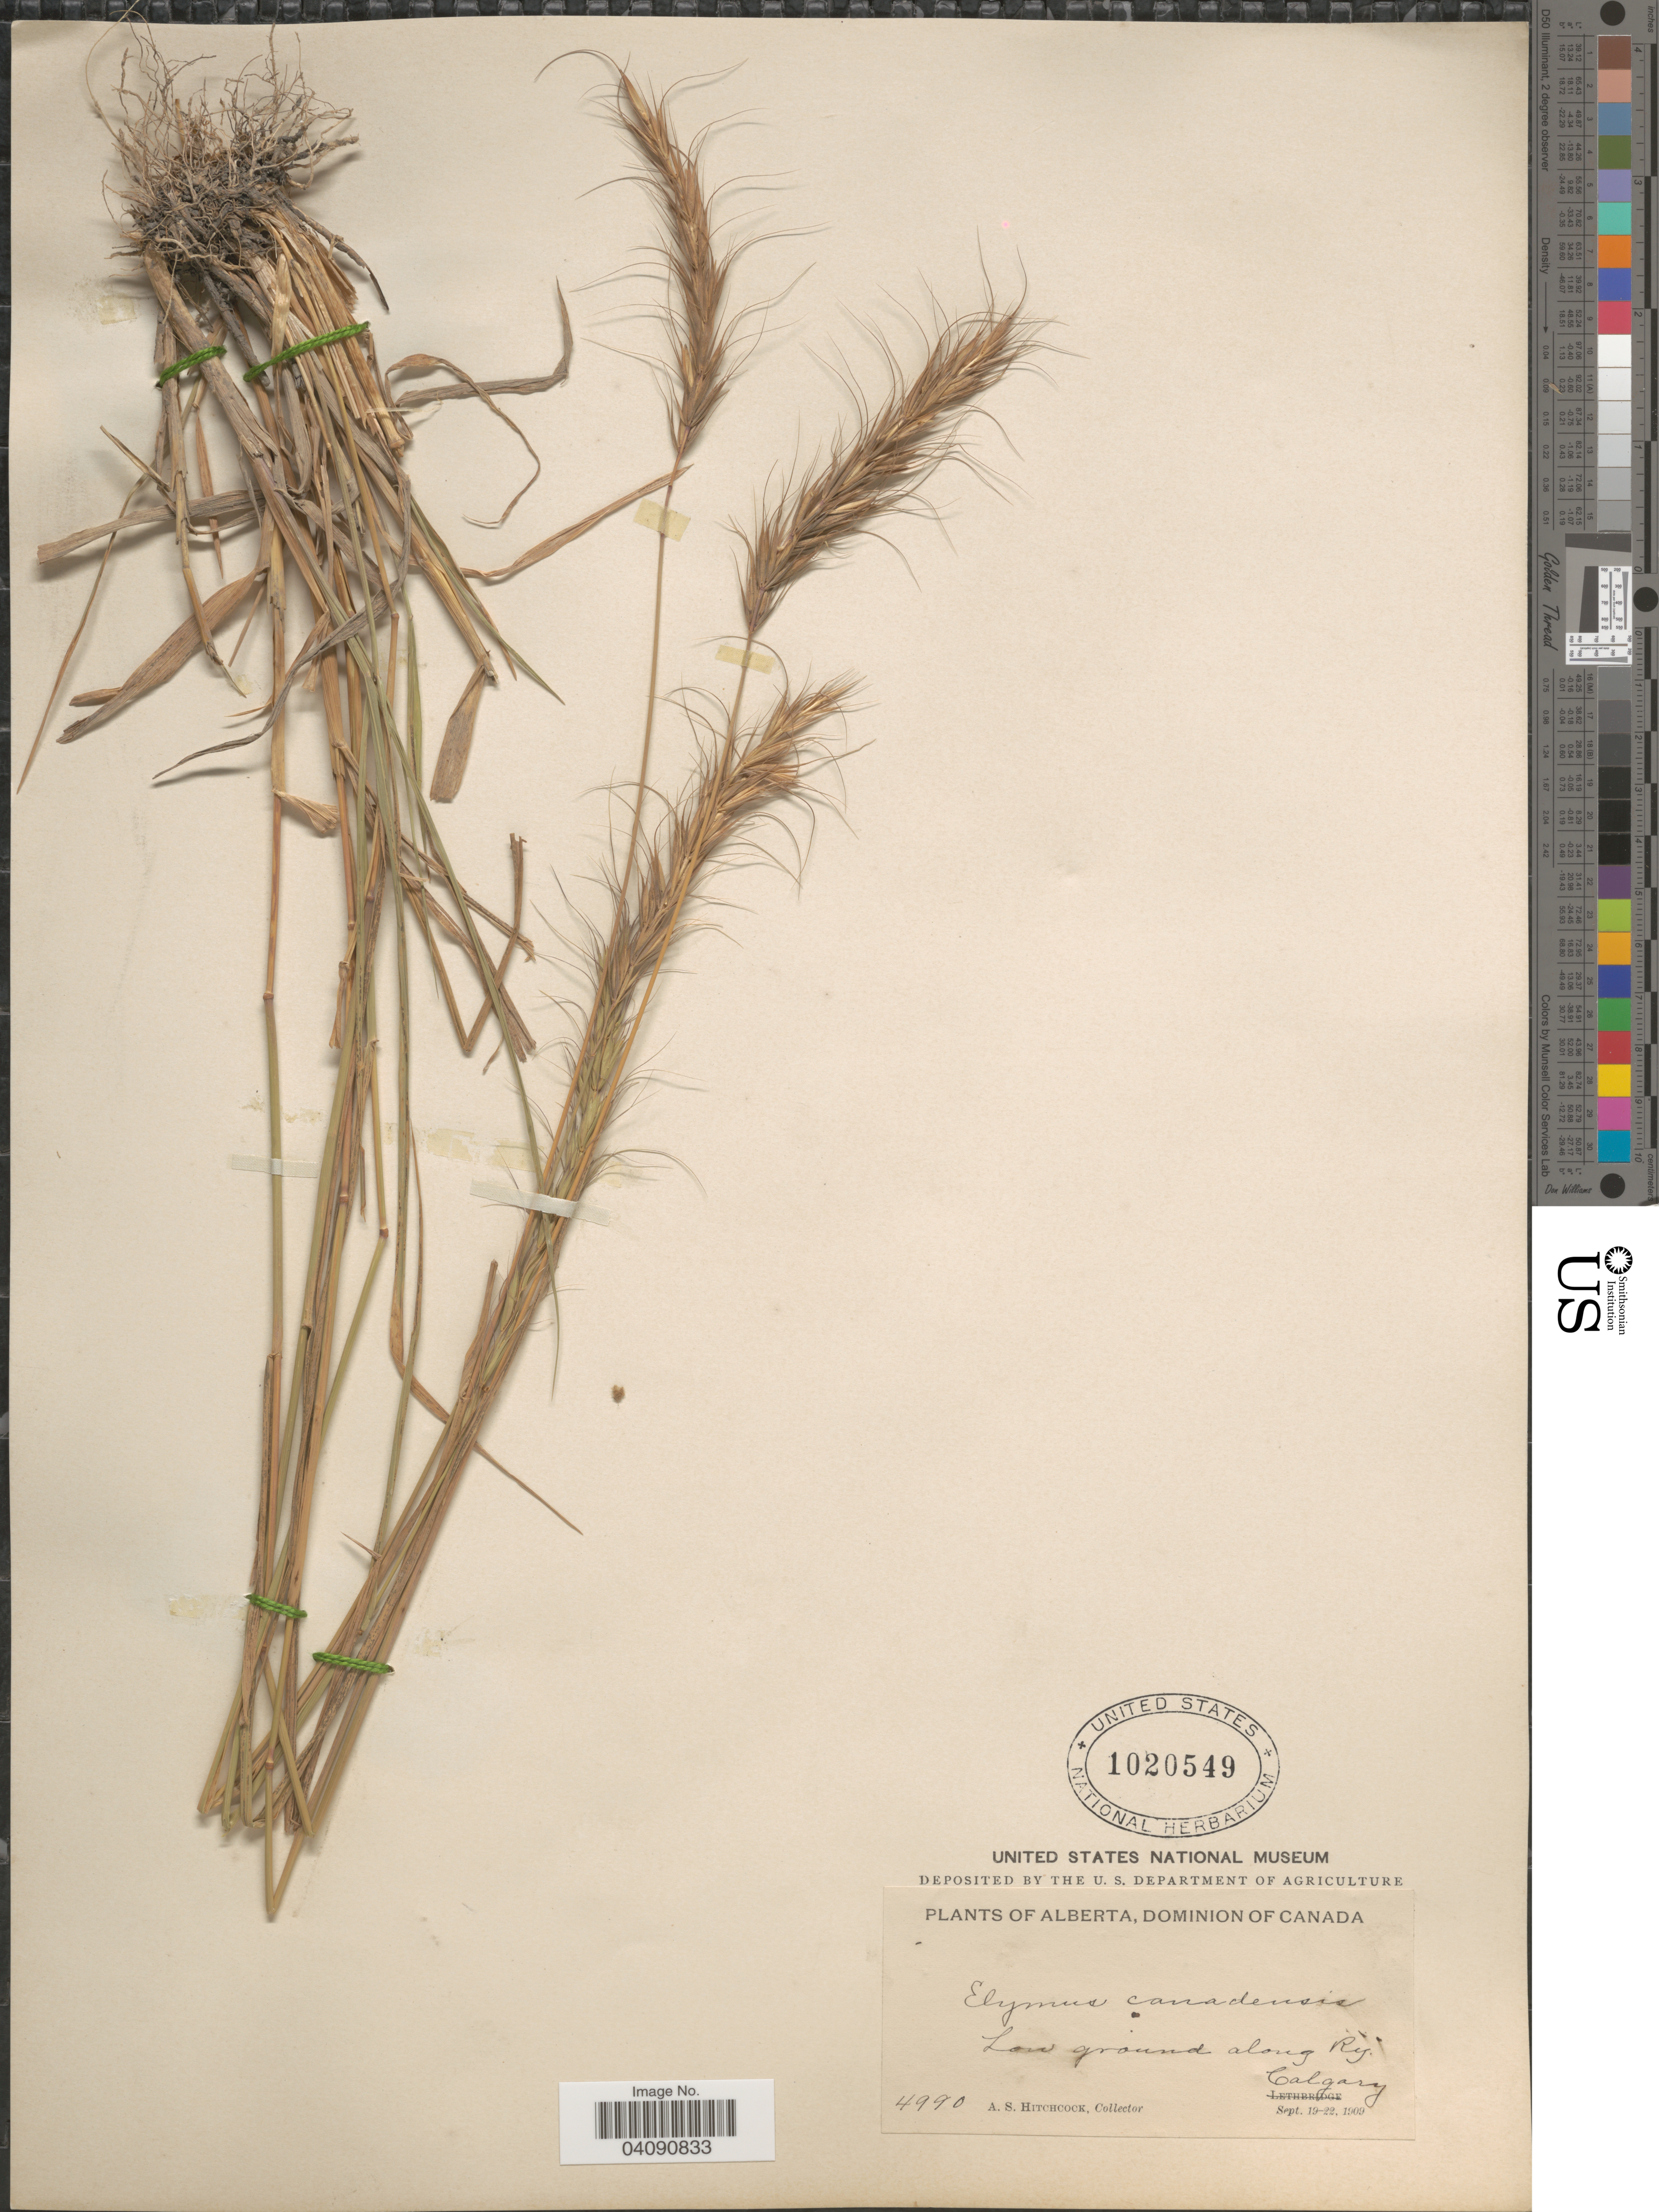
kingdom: Plantae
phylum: Tracheophyta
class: Liliopsida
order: Poales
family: Poaceae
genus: Elymus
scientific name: Elymus canadensis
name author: L.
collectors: A. S. Hitchcock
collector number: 4990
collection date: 1909-09-19/1909-09-22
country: Canada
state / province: Alberta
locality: Dominion of Canada. Low ground along Ry. Calgary.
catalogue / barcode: US 1020549